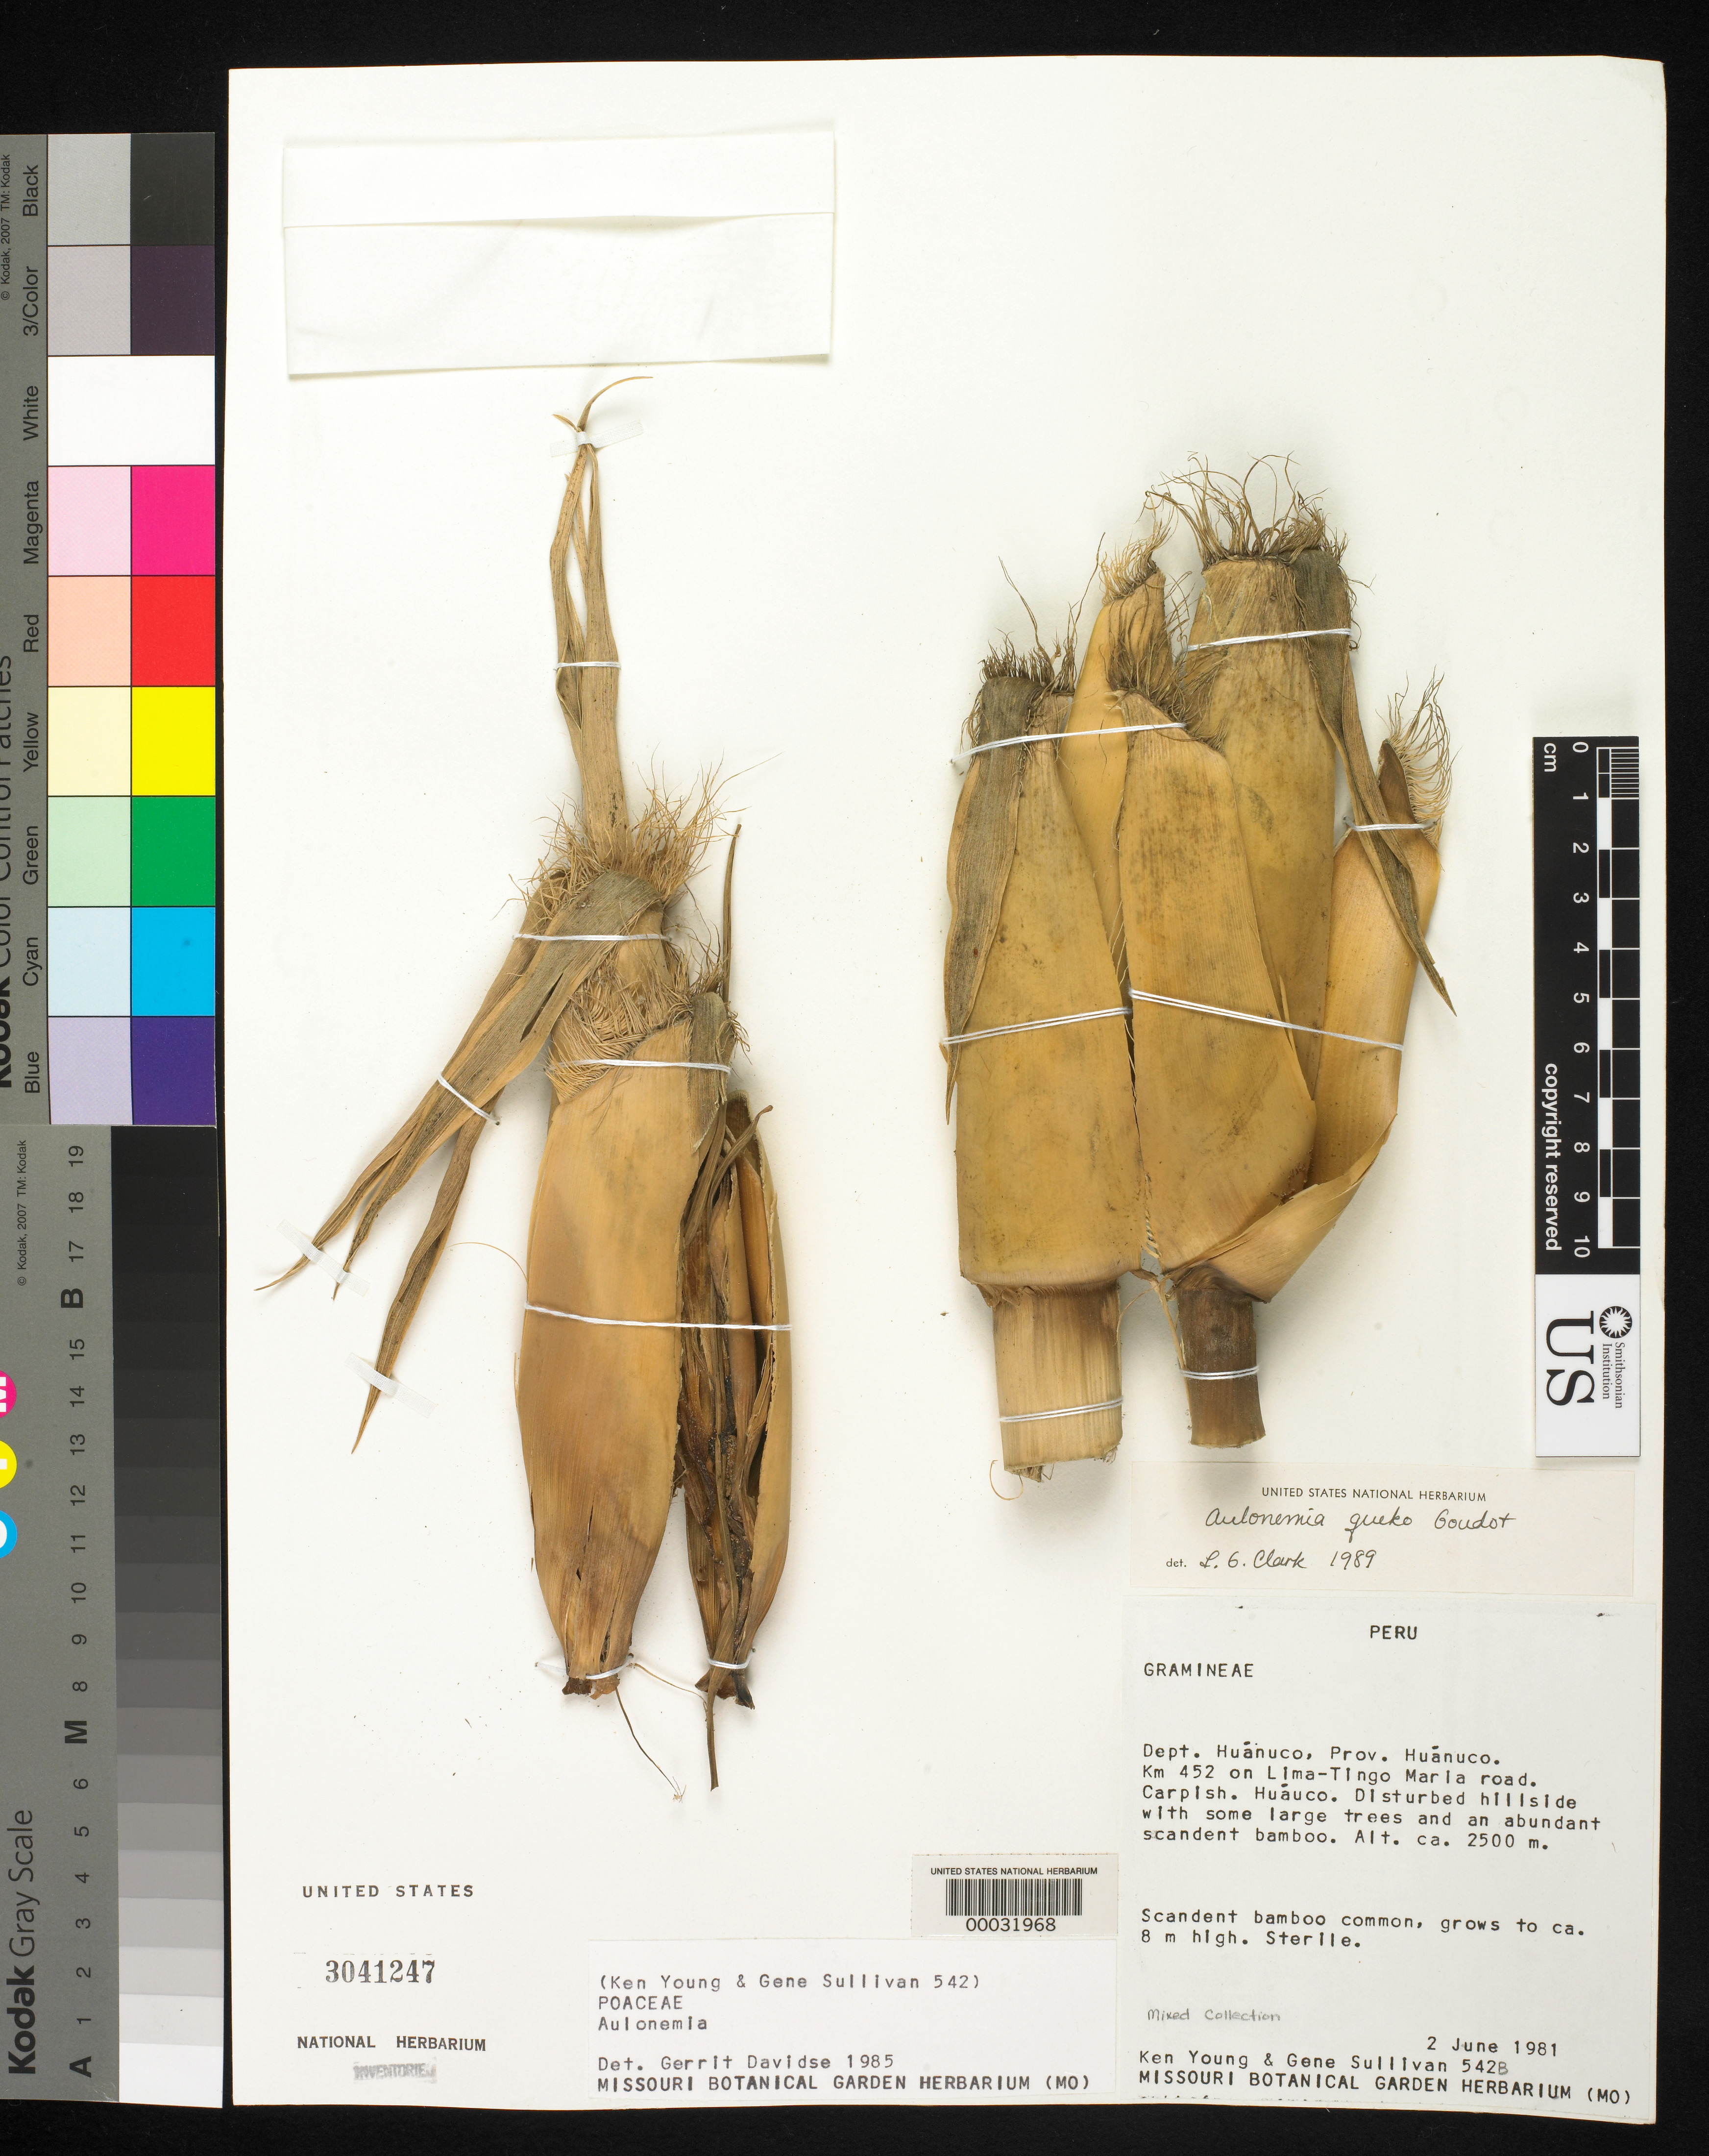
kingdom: Plantae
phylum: Tracheophyta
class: Liliopsida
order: Poales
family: Poaceae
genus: Aulonemia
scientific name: Aulonemia queko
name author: Goudot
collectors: K. Young & G. Sullivan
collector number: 542 B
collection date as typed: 02 Jun 1981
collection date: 1981-06-02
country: Peru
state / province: Huánuco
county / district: Huánuco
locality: Lima-Tingo María Rd., km 452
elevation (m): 2500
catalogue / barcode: US 3041247